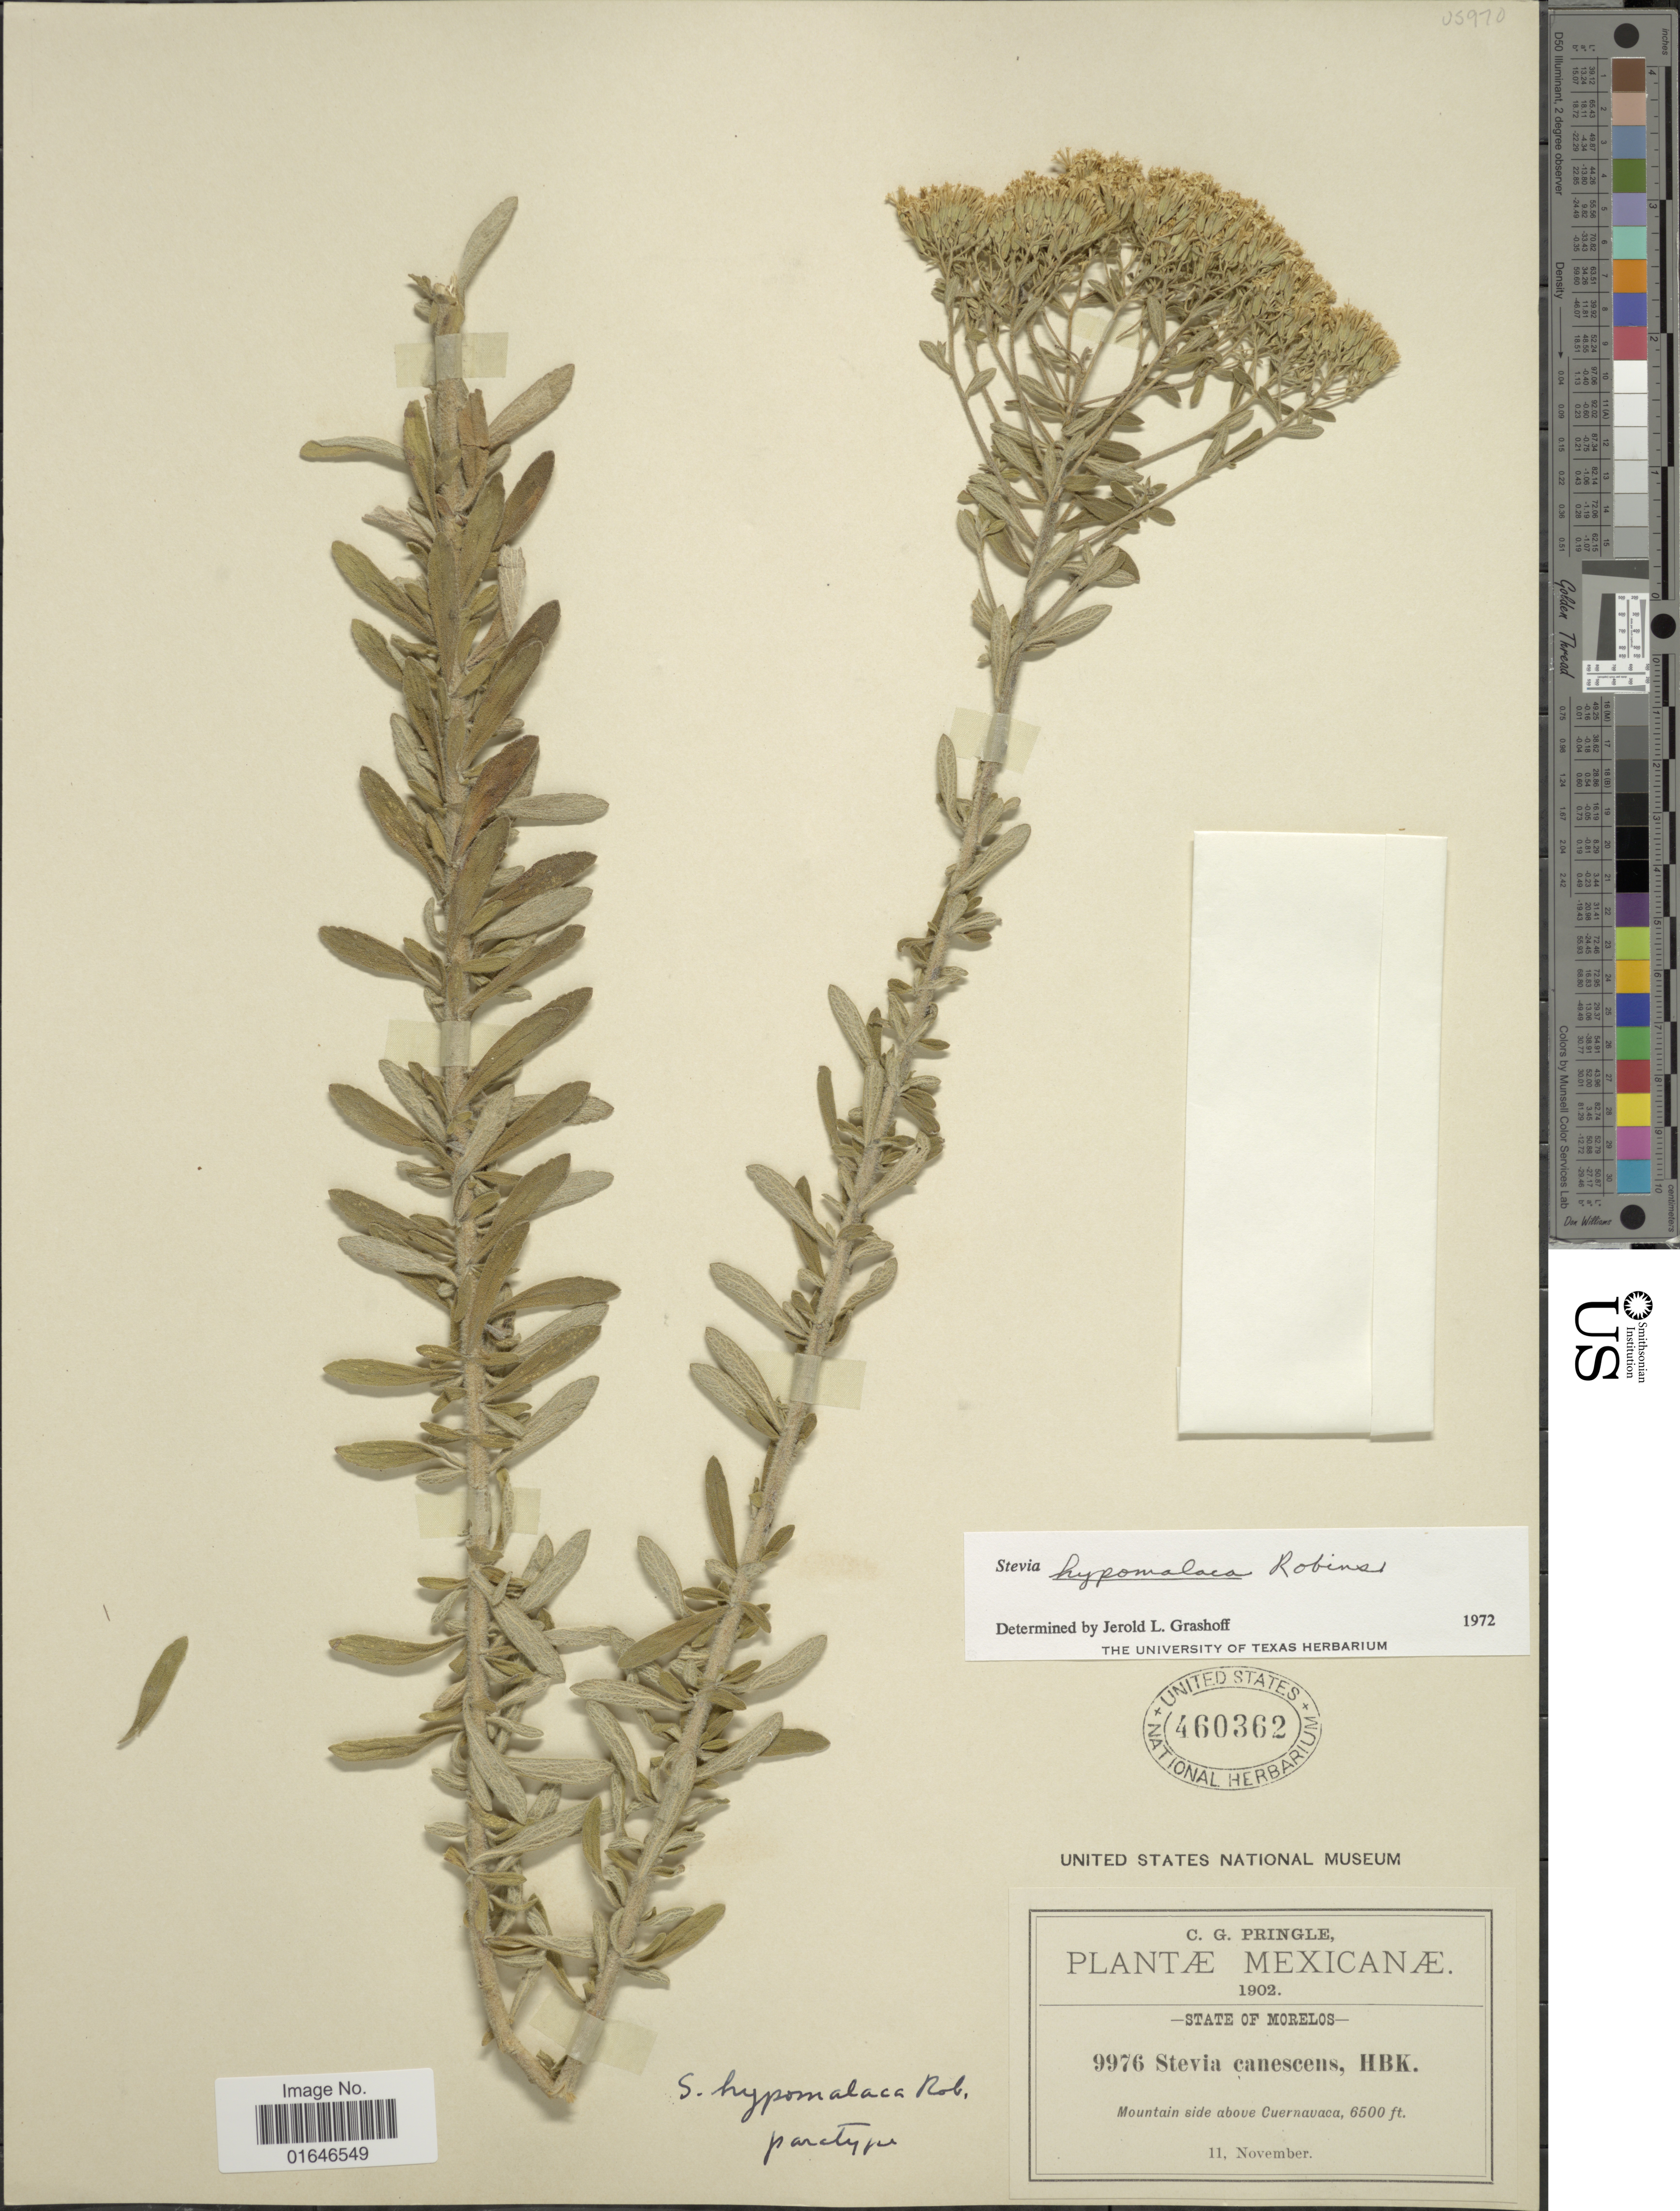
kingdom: Plantae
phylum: Tracheophyta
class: Magnoliopsida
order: Asterales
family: Asteraceae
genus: Stevia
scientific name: Stevia hypomalaca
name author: B.L. Rob.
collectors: C. G. Pringle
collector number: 9976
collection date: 1902-11-11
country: Mexico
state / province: Morelos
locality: State of Morelos, Mountain side above Cuernavaca.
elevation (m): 1981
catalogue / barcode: US 460362